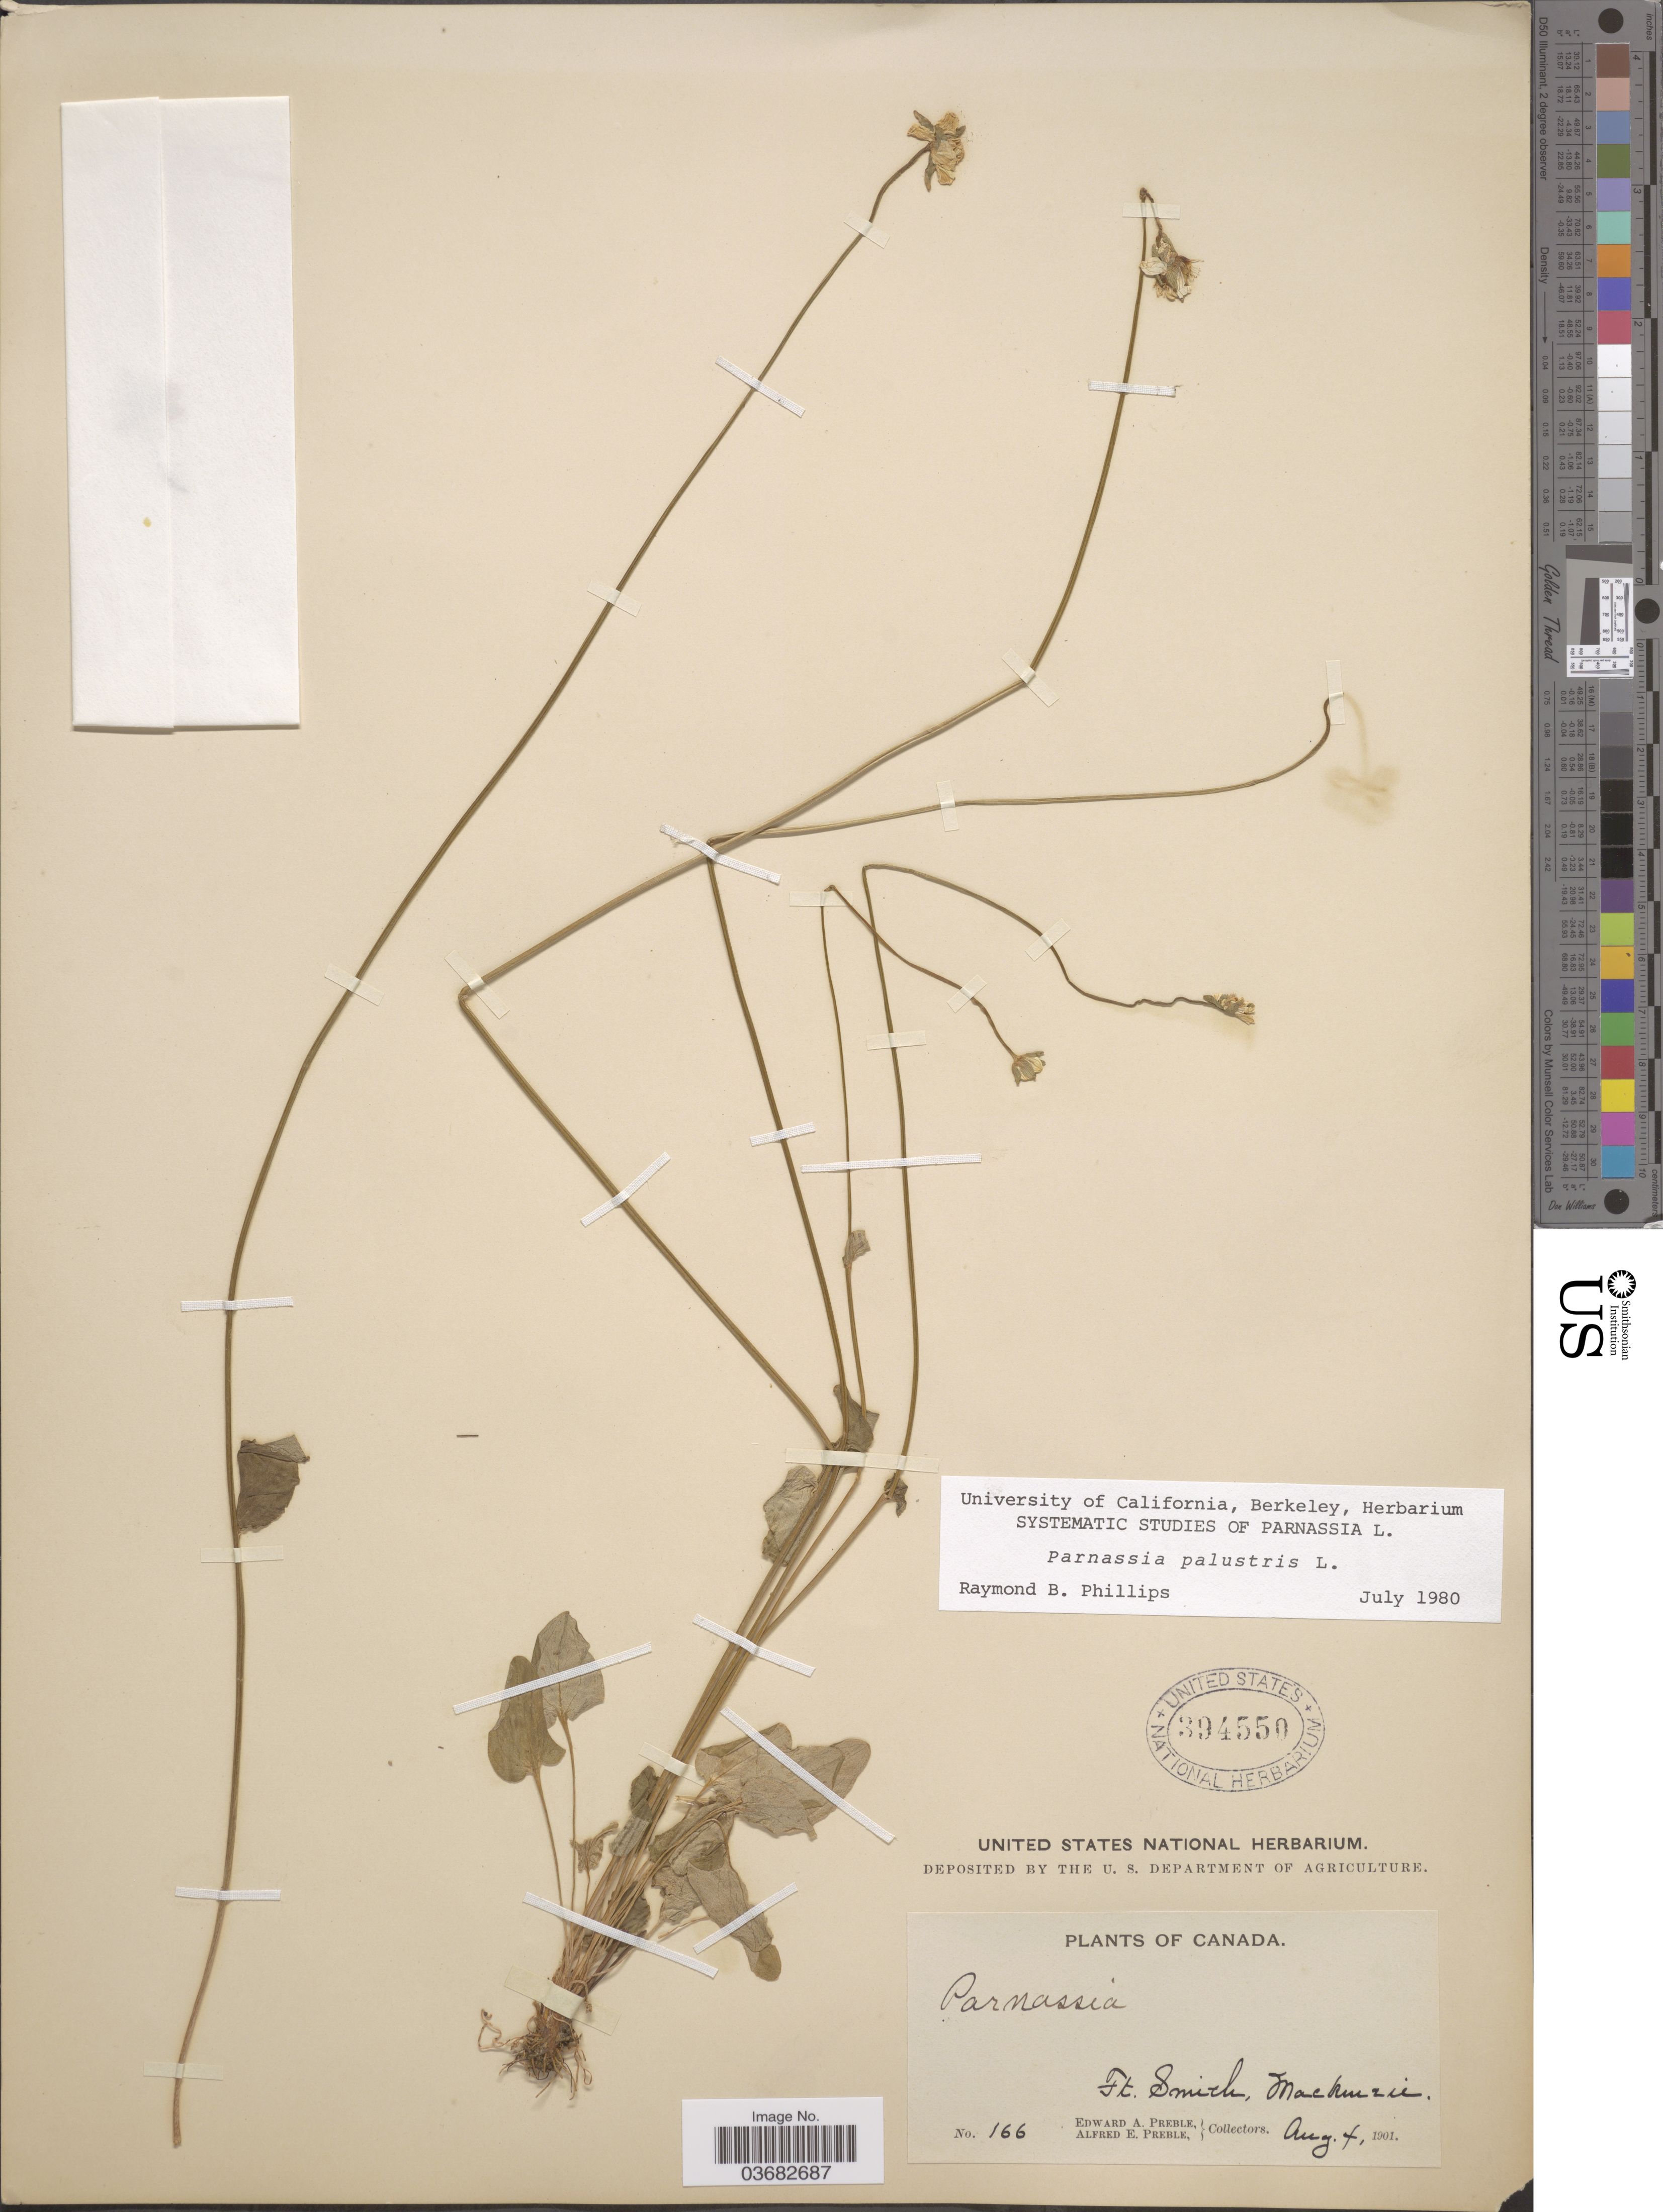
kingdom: Plantae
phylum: Tracheophyta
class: Magnoliopsida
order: Celastrales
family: Parnassiaceae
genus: Parnassia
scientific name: Parnassia palustris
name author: L.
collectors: E. Preble & A. Preble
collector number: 166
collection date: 1901-08-04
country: Canada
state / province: Northwest Territories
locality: Ft. Smith, Mackenzie.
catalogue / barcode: US 394550